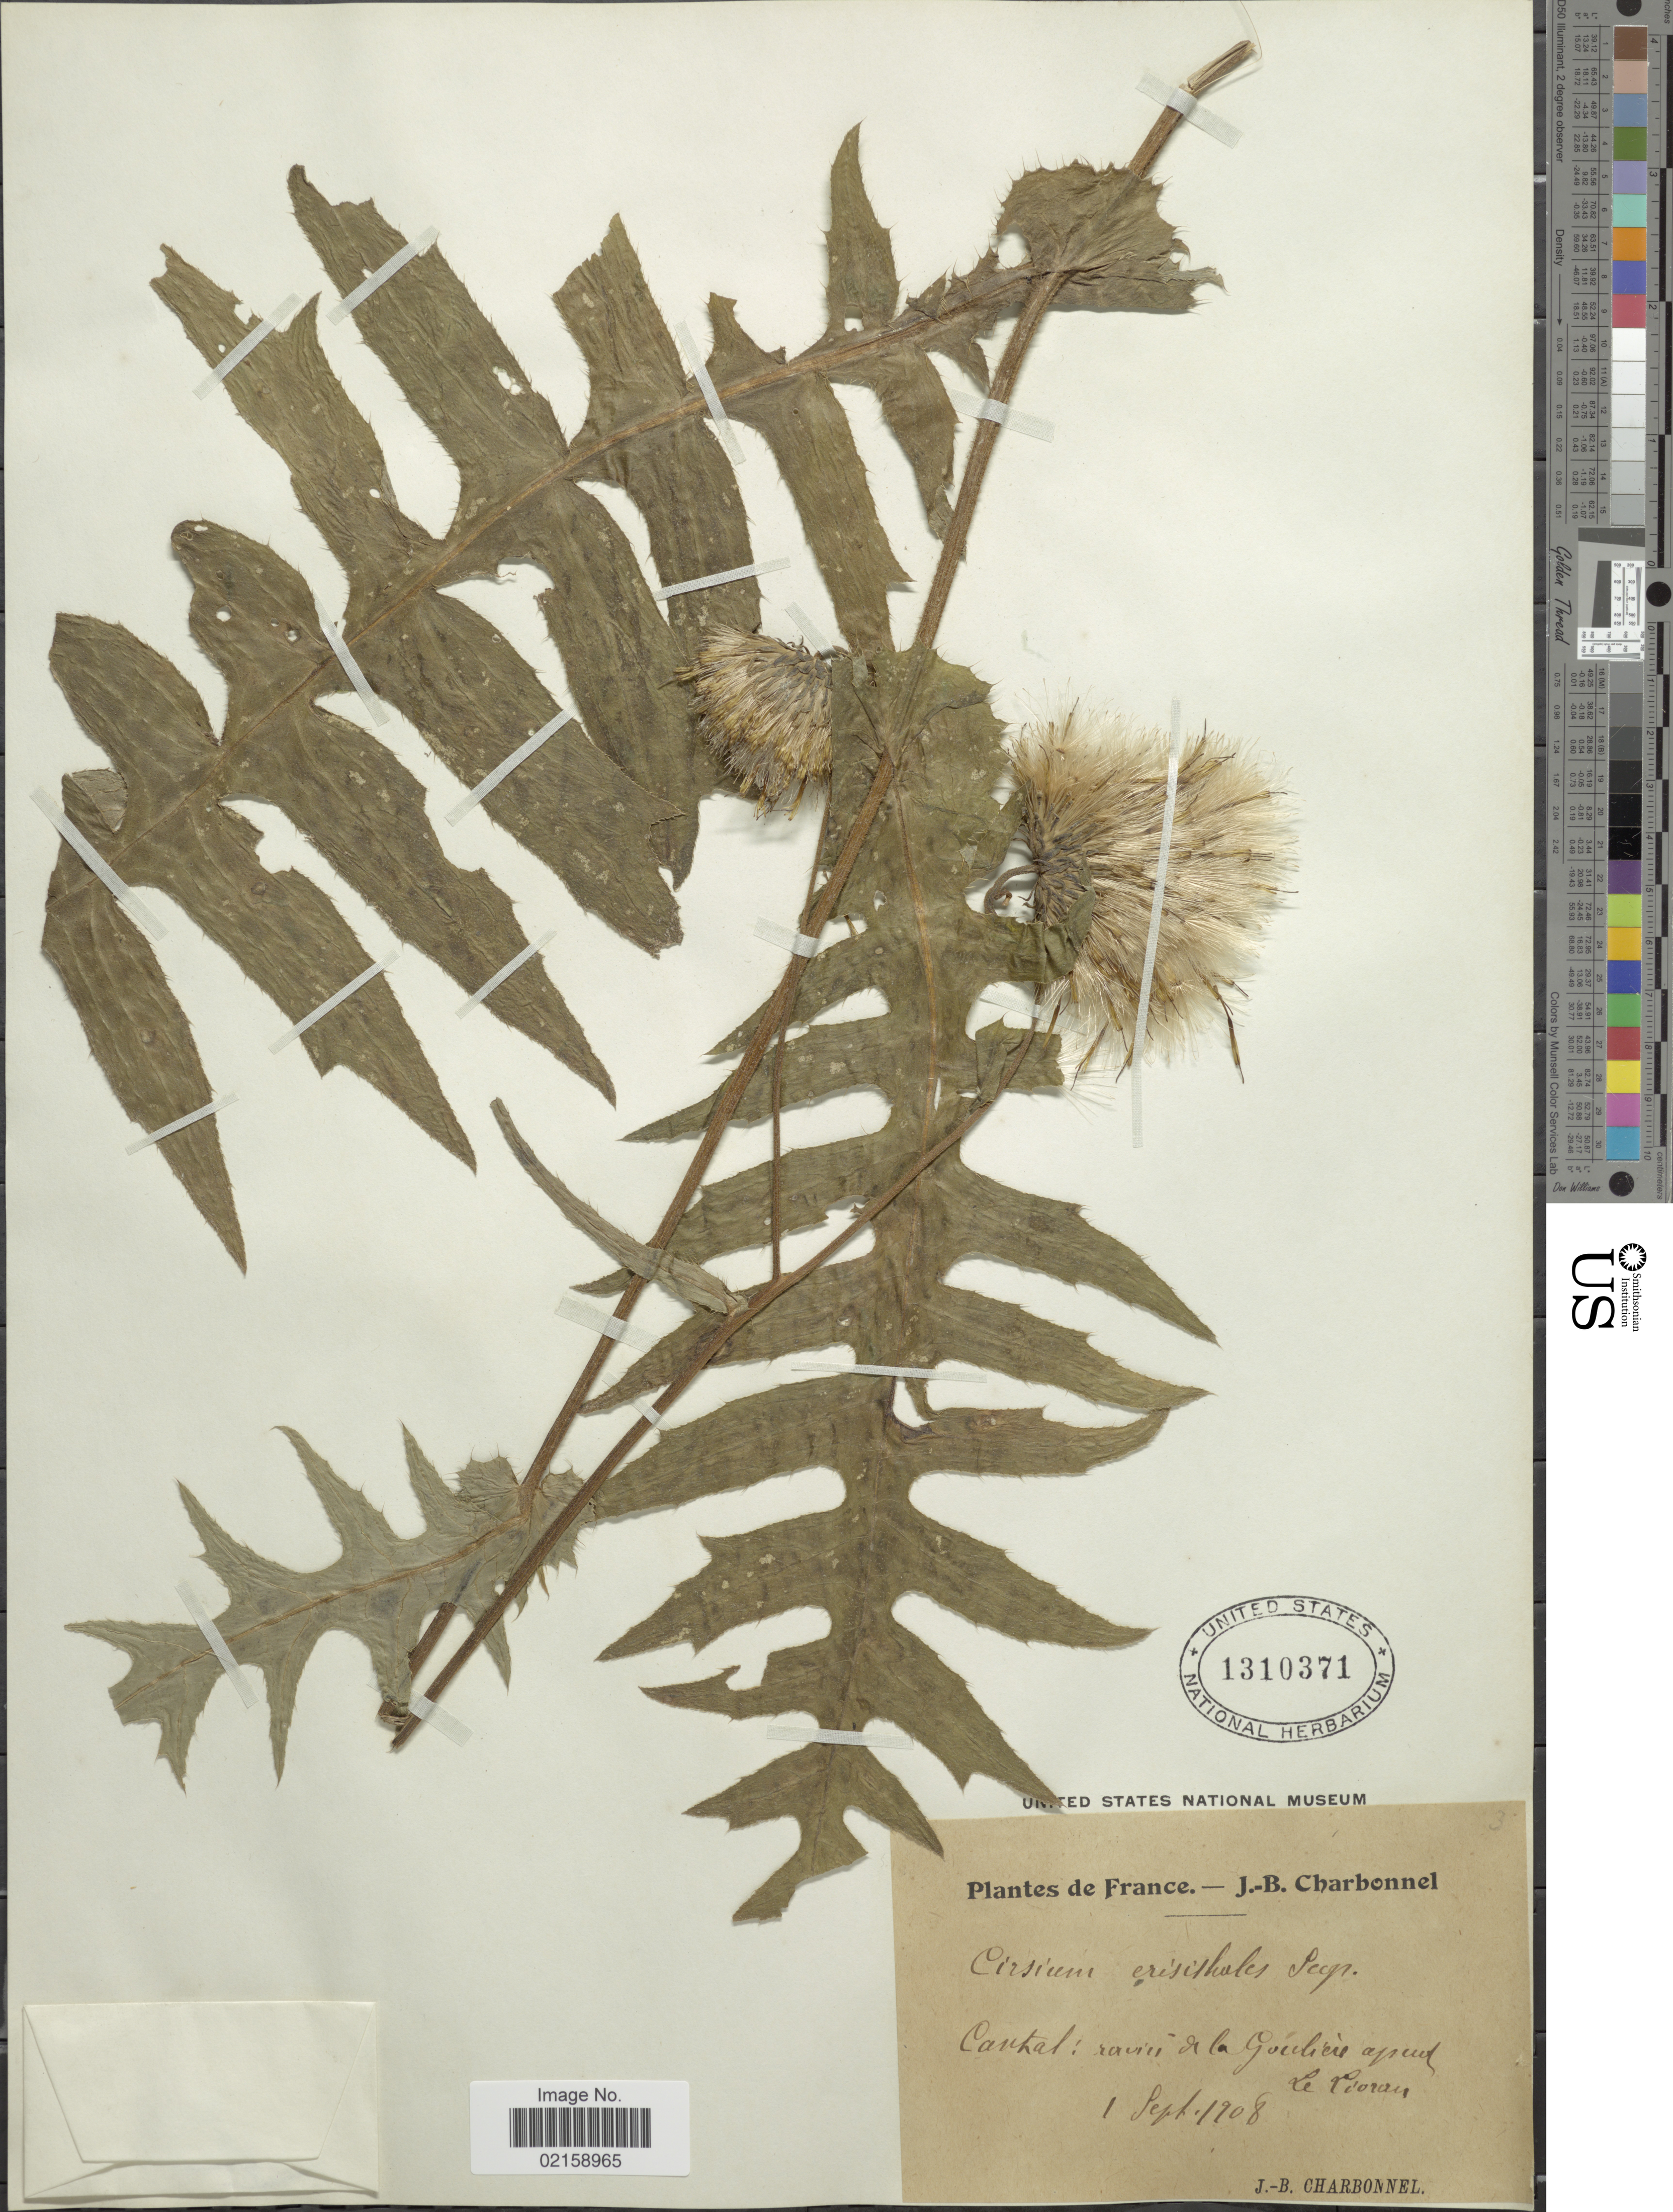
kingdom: Plantae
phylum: Tracheophyta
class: Magnoliopsida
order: Asterales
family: Asteraceae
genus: Cirsium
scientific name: Cirsium erisithales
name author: (Jacq.) Scop.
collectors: J. Charbonnel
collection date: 1908-09-01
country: France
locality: Cartal: ravin de la Gouliere apuit Le Lioran. [interpreted]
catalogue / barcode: US 1310371